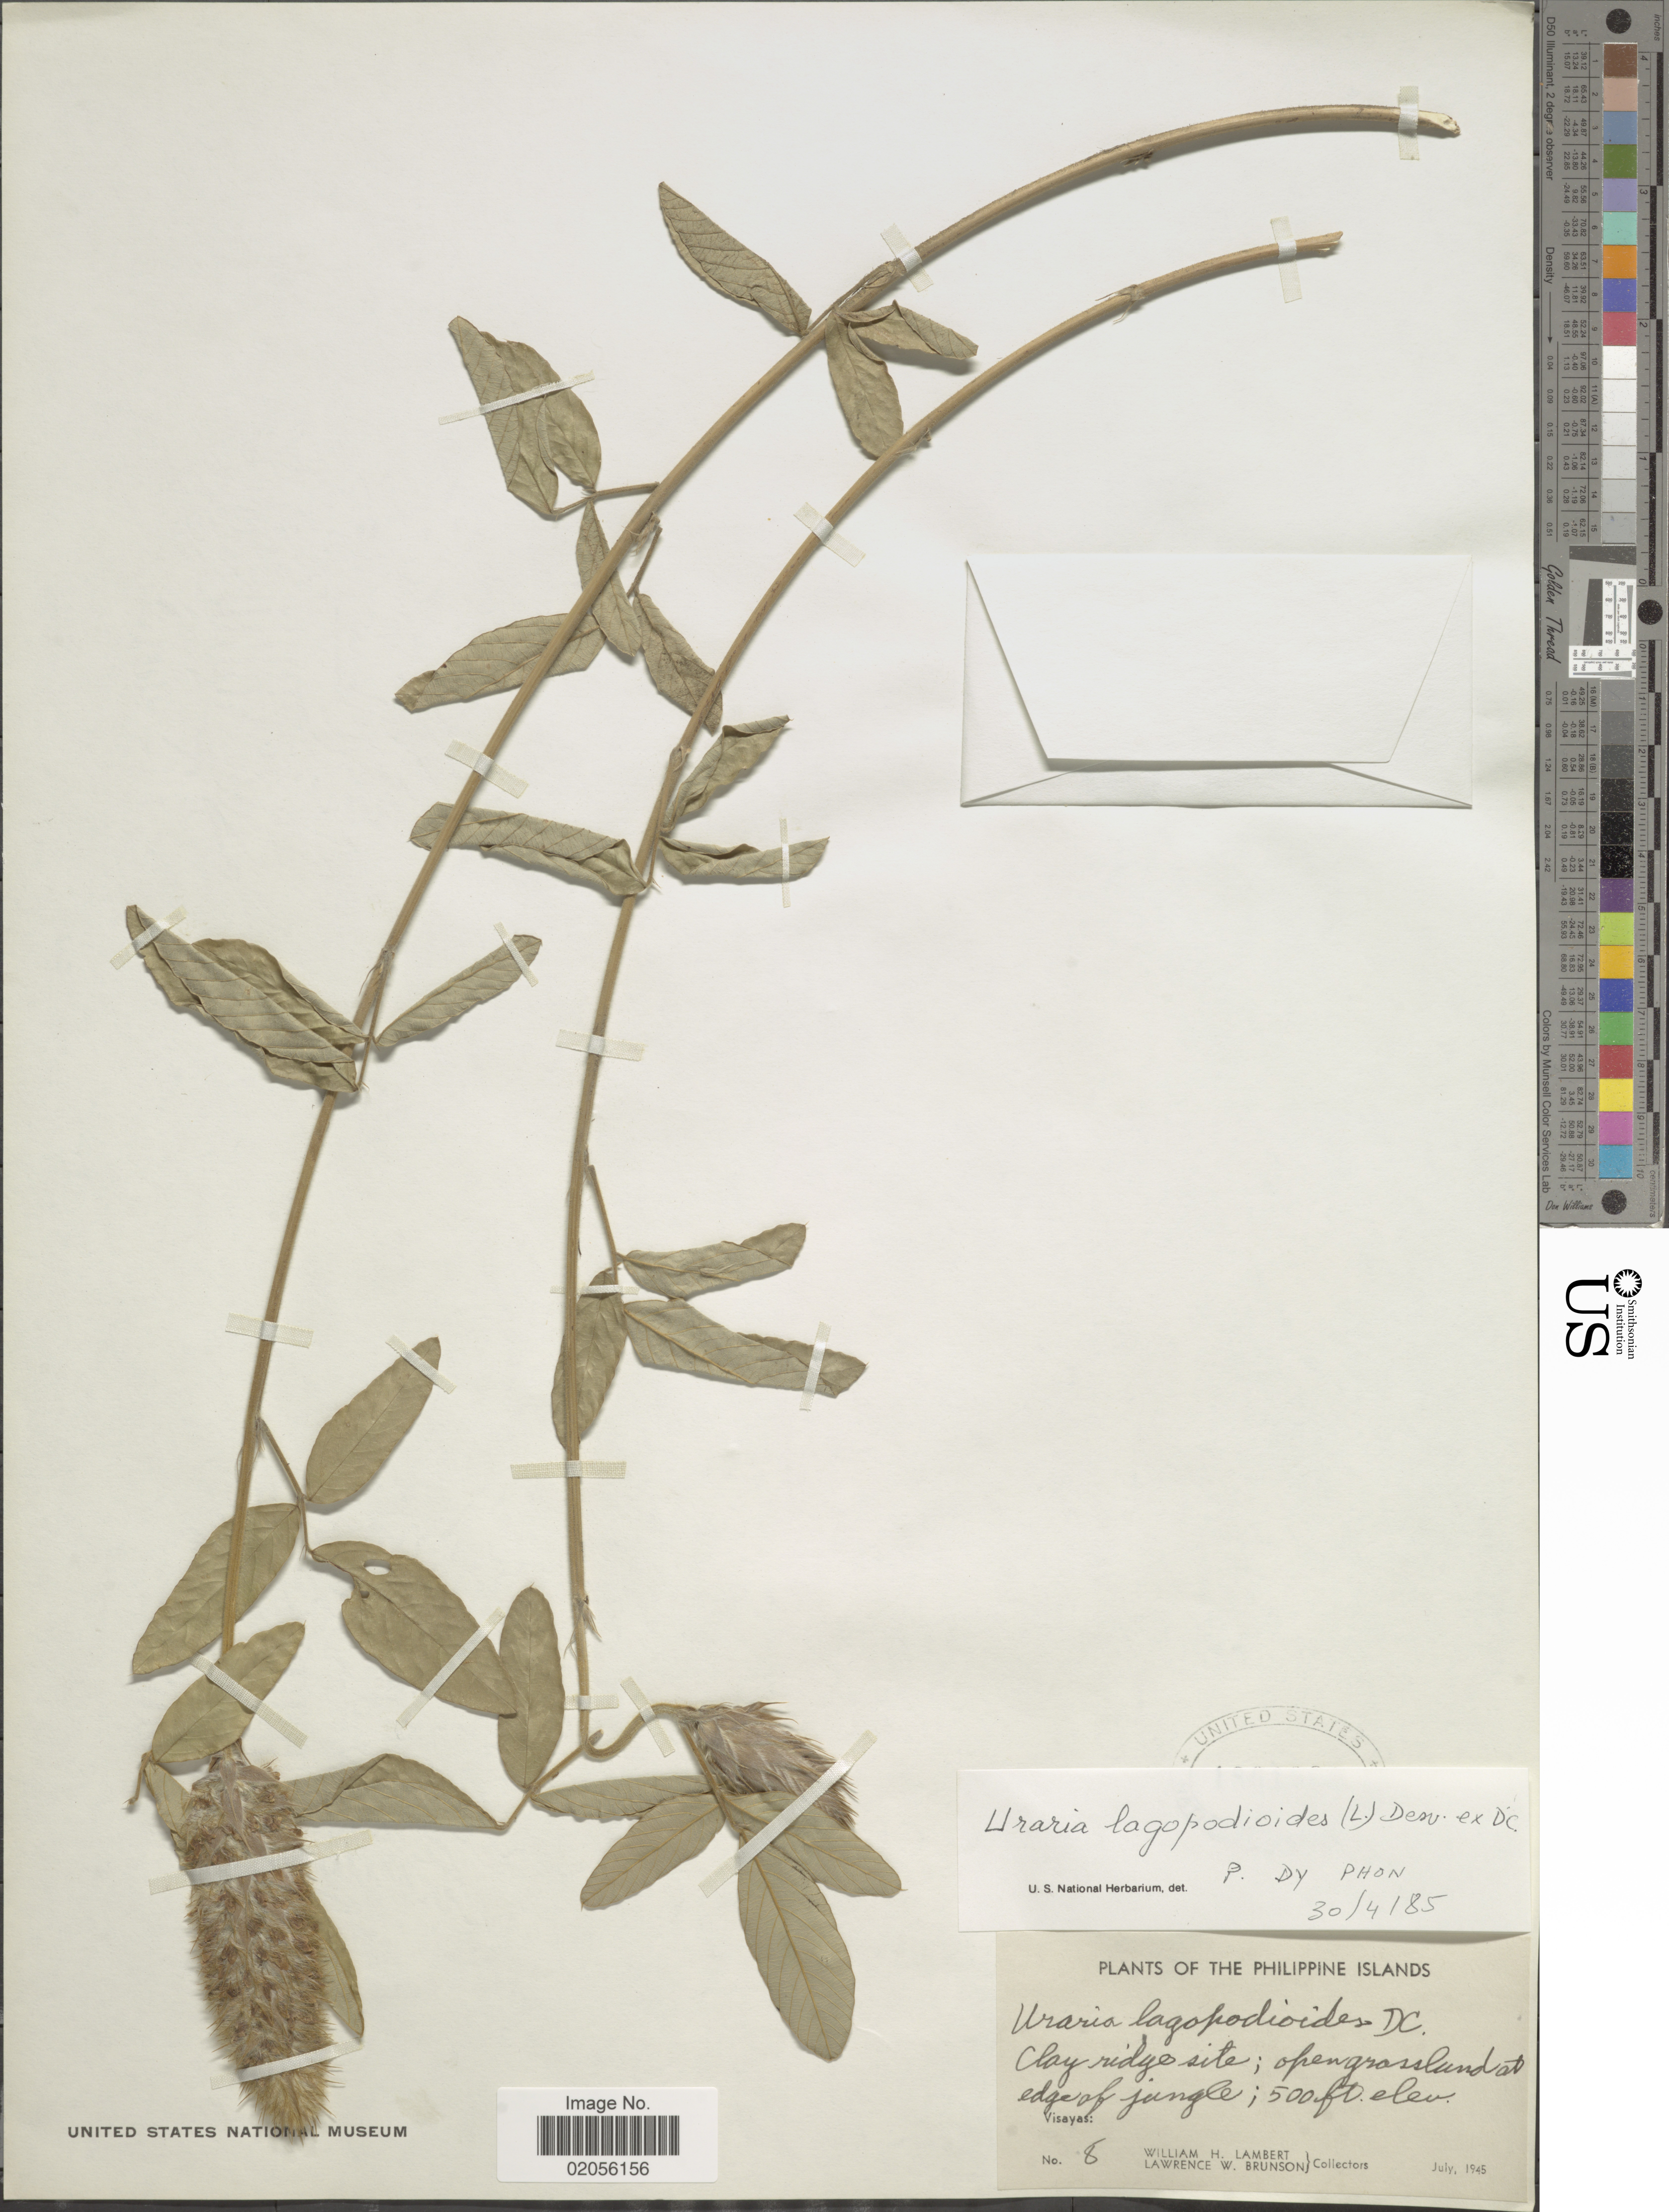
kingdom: Plantae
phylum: Tracheophyta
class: Magnoliopsida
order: Fabales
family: Fabaceae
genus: Uraria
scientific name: Uraria lagopodioides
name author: (L.) Desv. ex DC.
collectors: W. Lambert & L. Brunson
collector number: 8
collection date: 1945-07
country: Philippines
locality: Visayas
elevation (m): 152